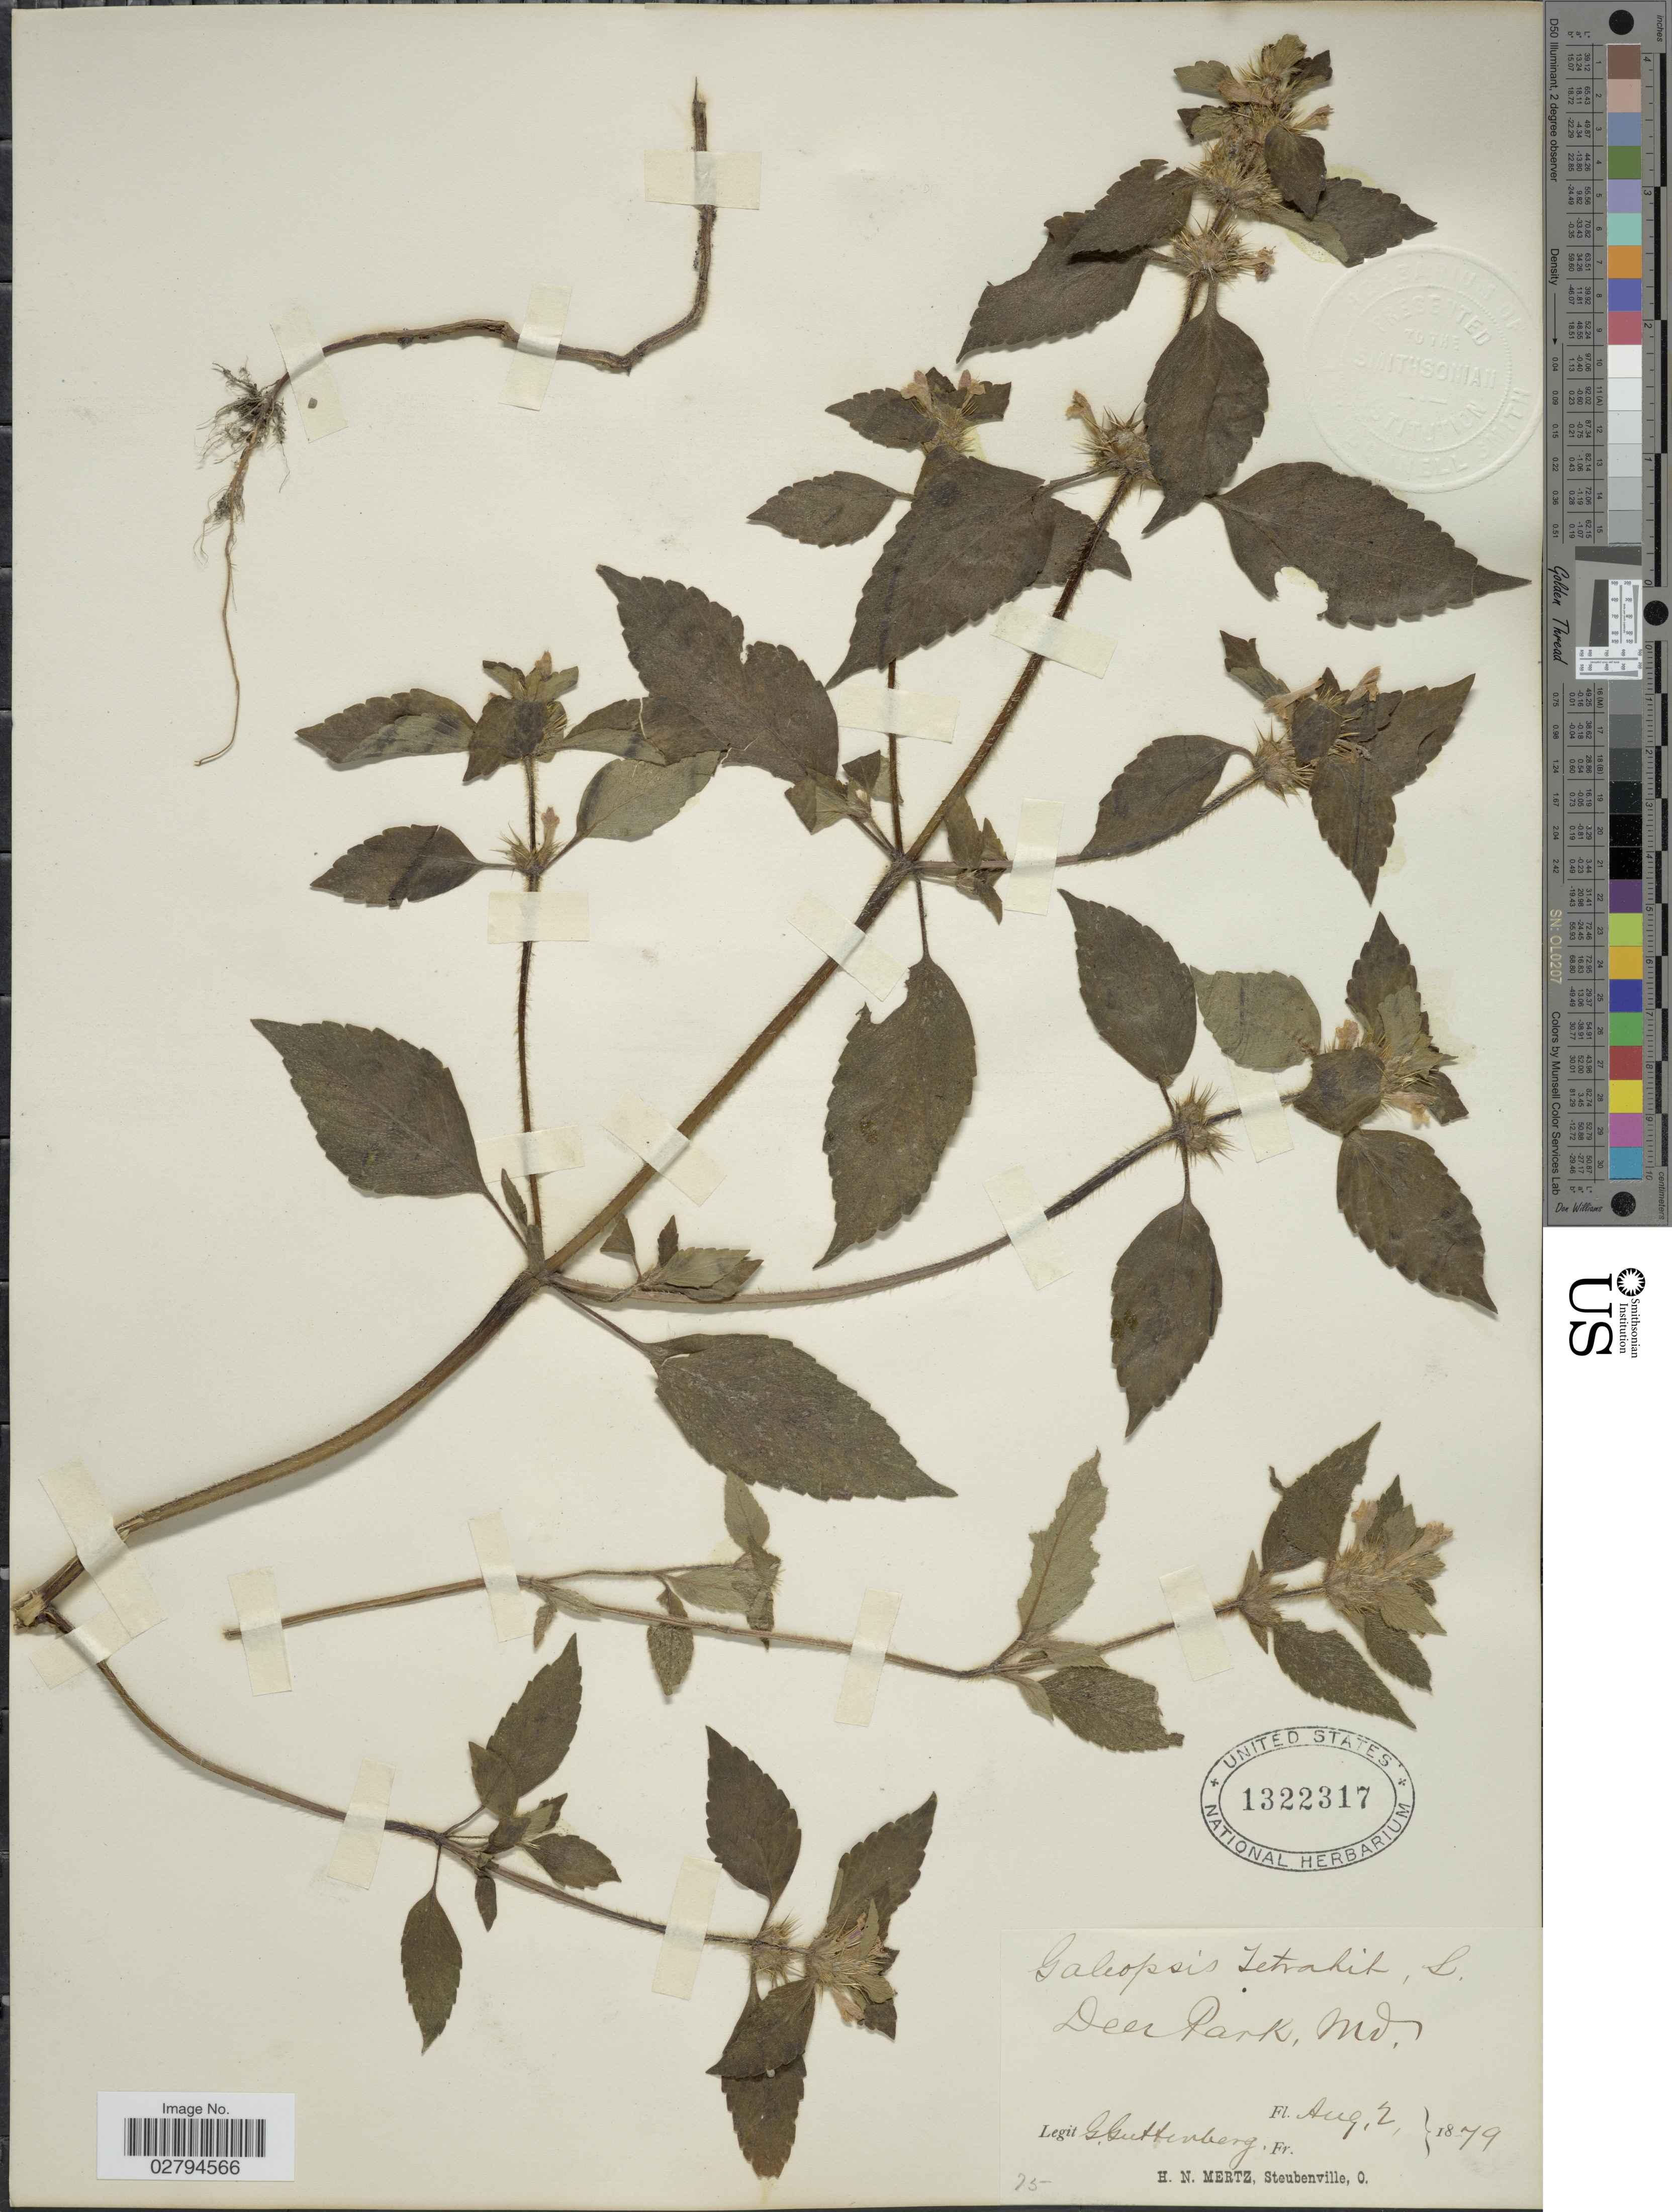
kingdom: Plantae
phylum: Tracheophyta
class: Magnoliopsida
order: Lamiales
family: Lamiaceae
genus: Galeopsis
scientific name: Galeopsis tetrahit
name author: L.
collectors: G. Guttenberg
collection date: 1879-08-02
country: United States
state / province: Maryland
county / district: Garrett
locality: Deer Park.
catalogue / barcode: US 1322317